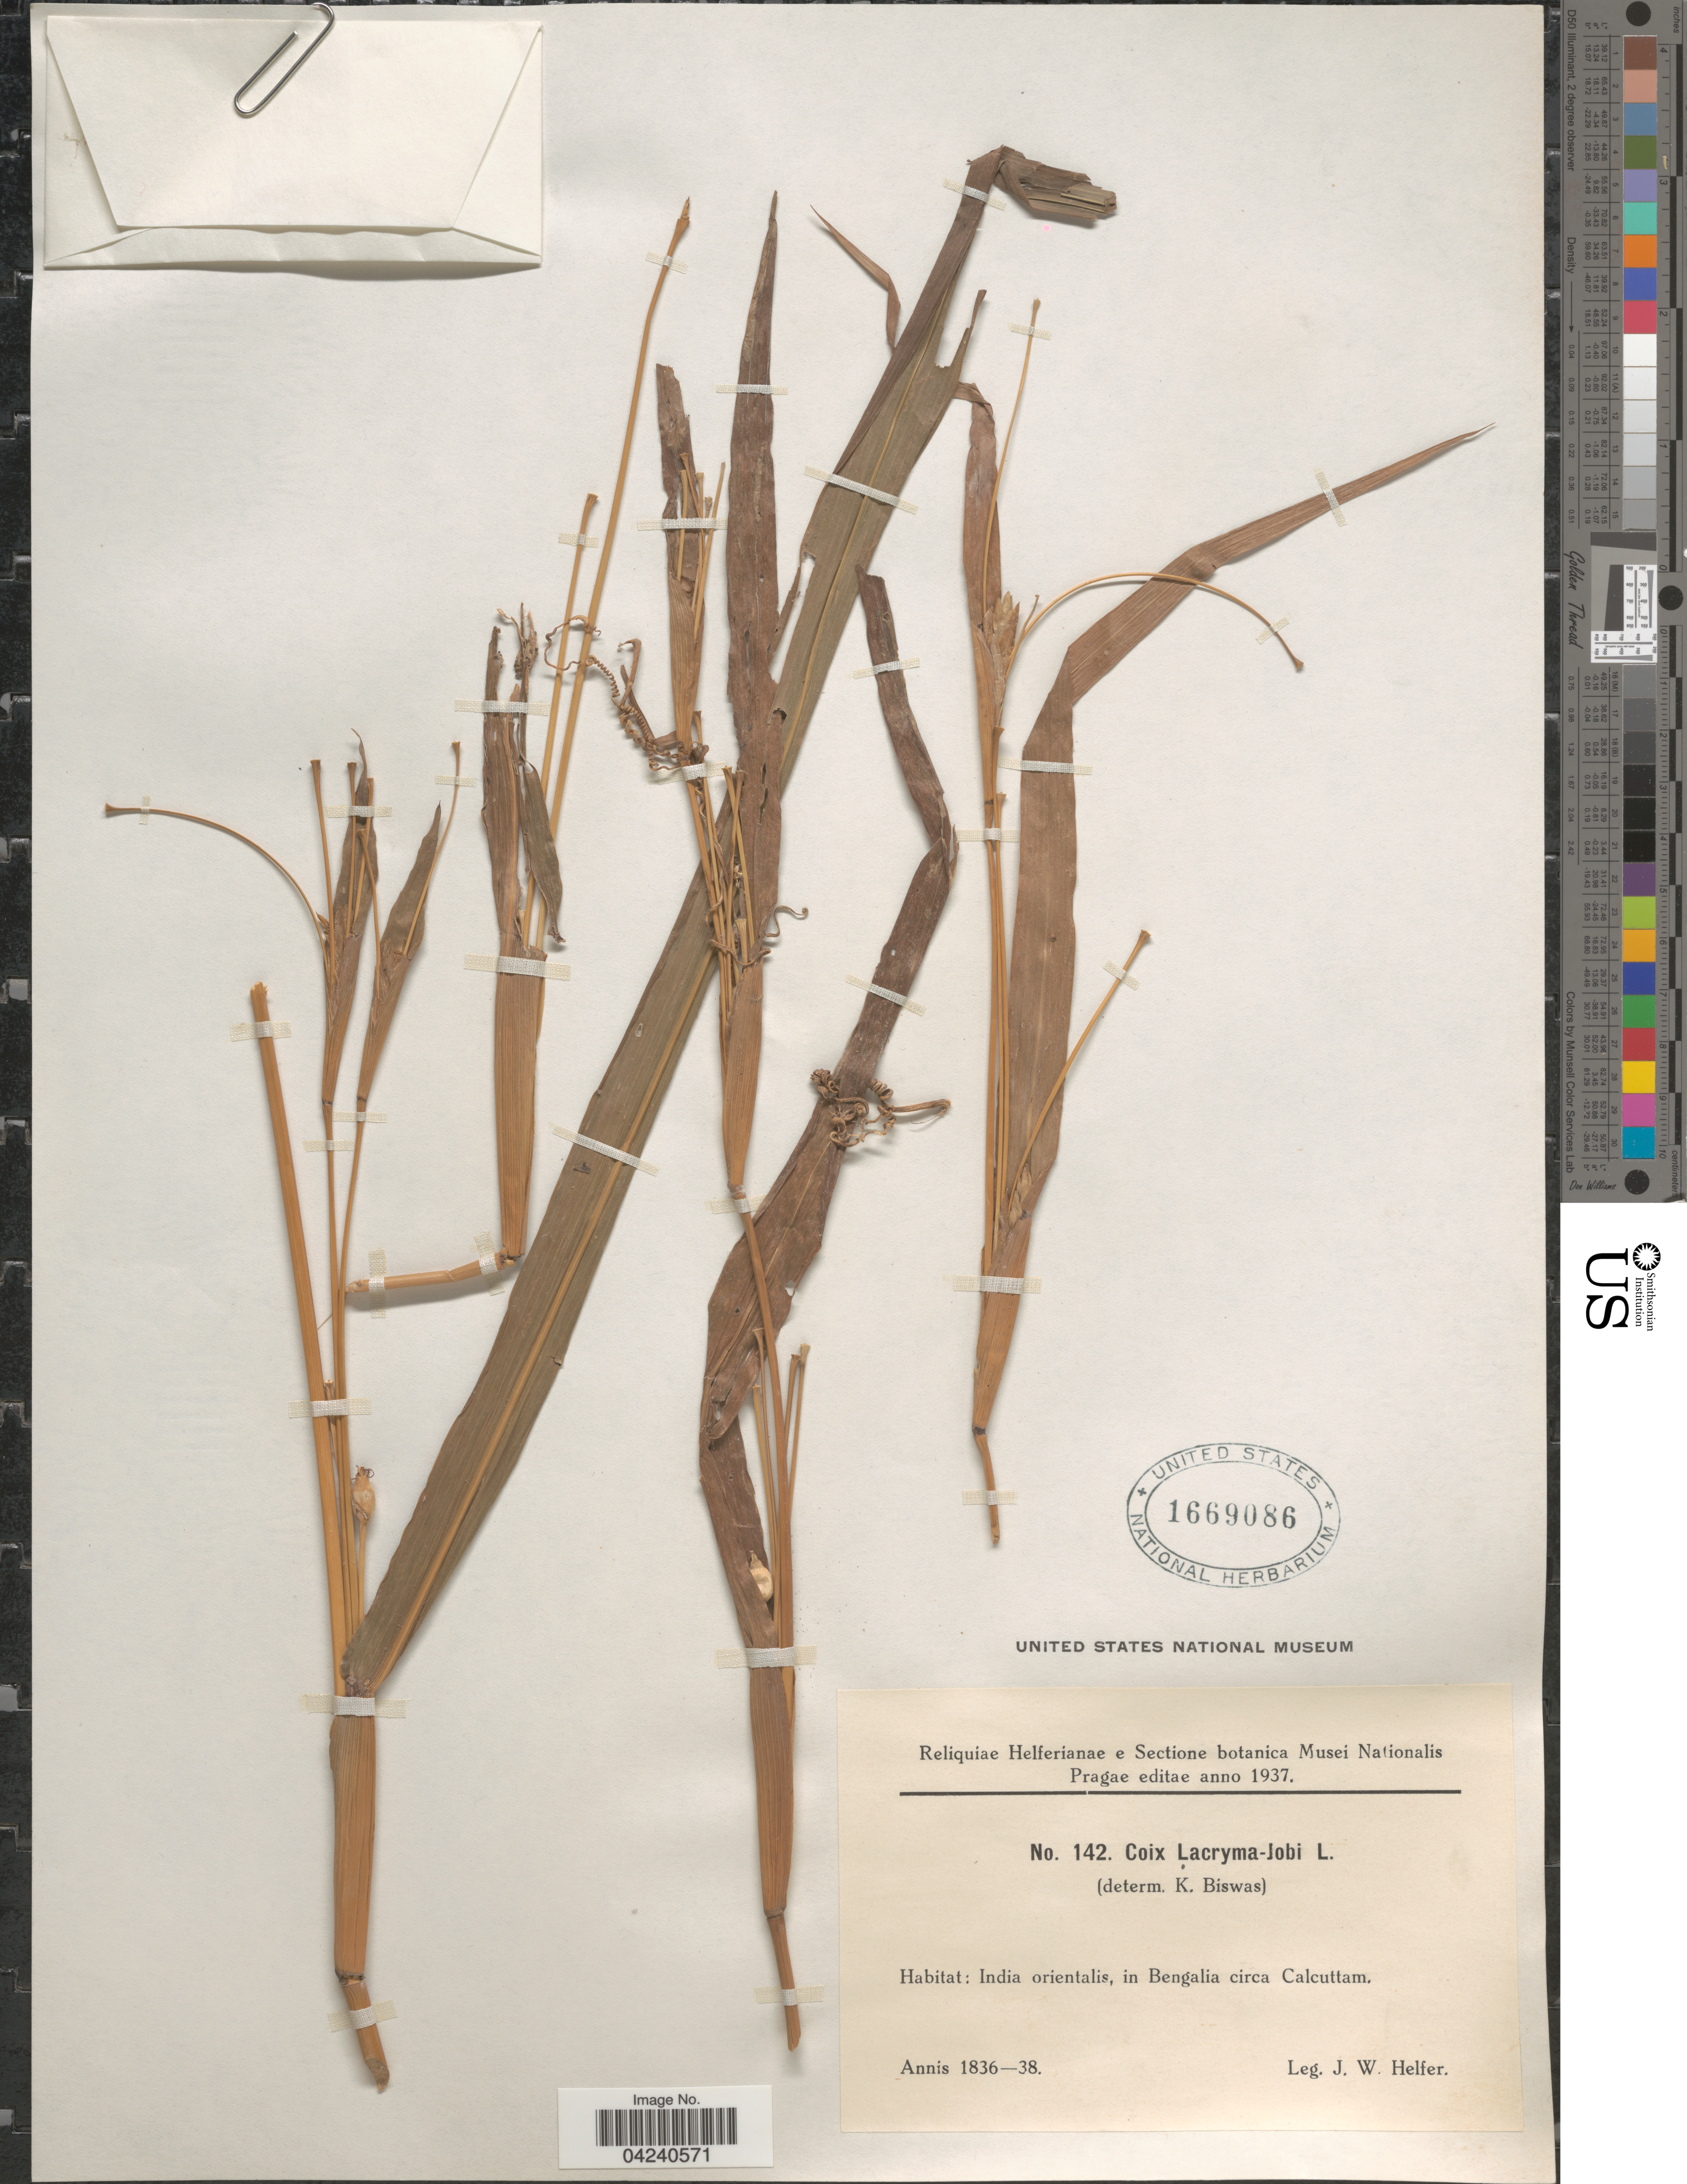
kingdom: Plantae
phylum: Tracheophyta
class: Liliopsida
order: Poales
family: Poaceae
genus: Coix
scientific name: Coix lacryma-jobi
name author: L.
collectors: J. W. Helfer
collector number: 142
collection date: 1836/1838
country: India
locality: Reliquiae Helferianae. India orientalis, in Bengalia circa Calcuttam.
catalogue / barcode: US 1669086